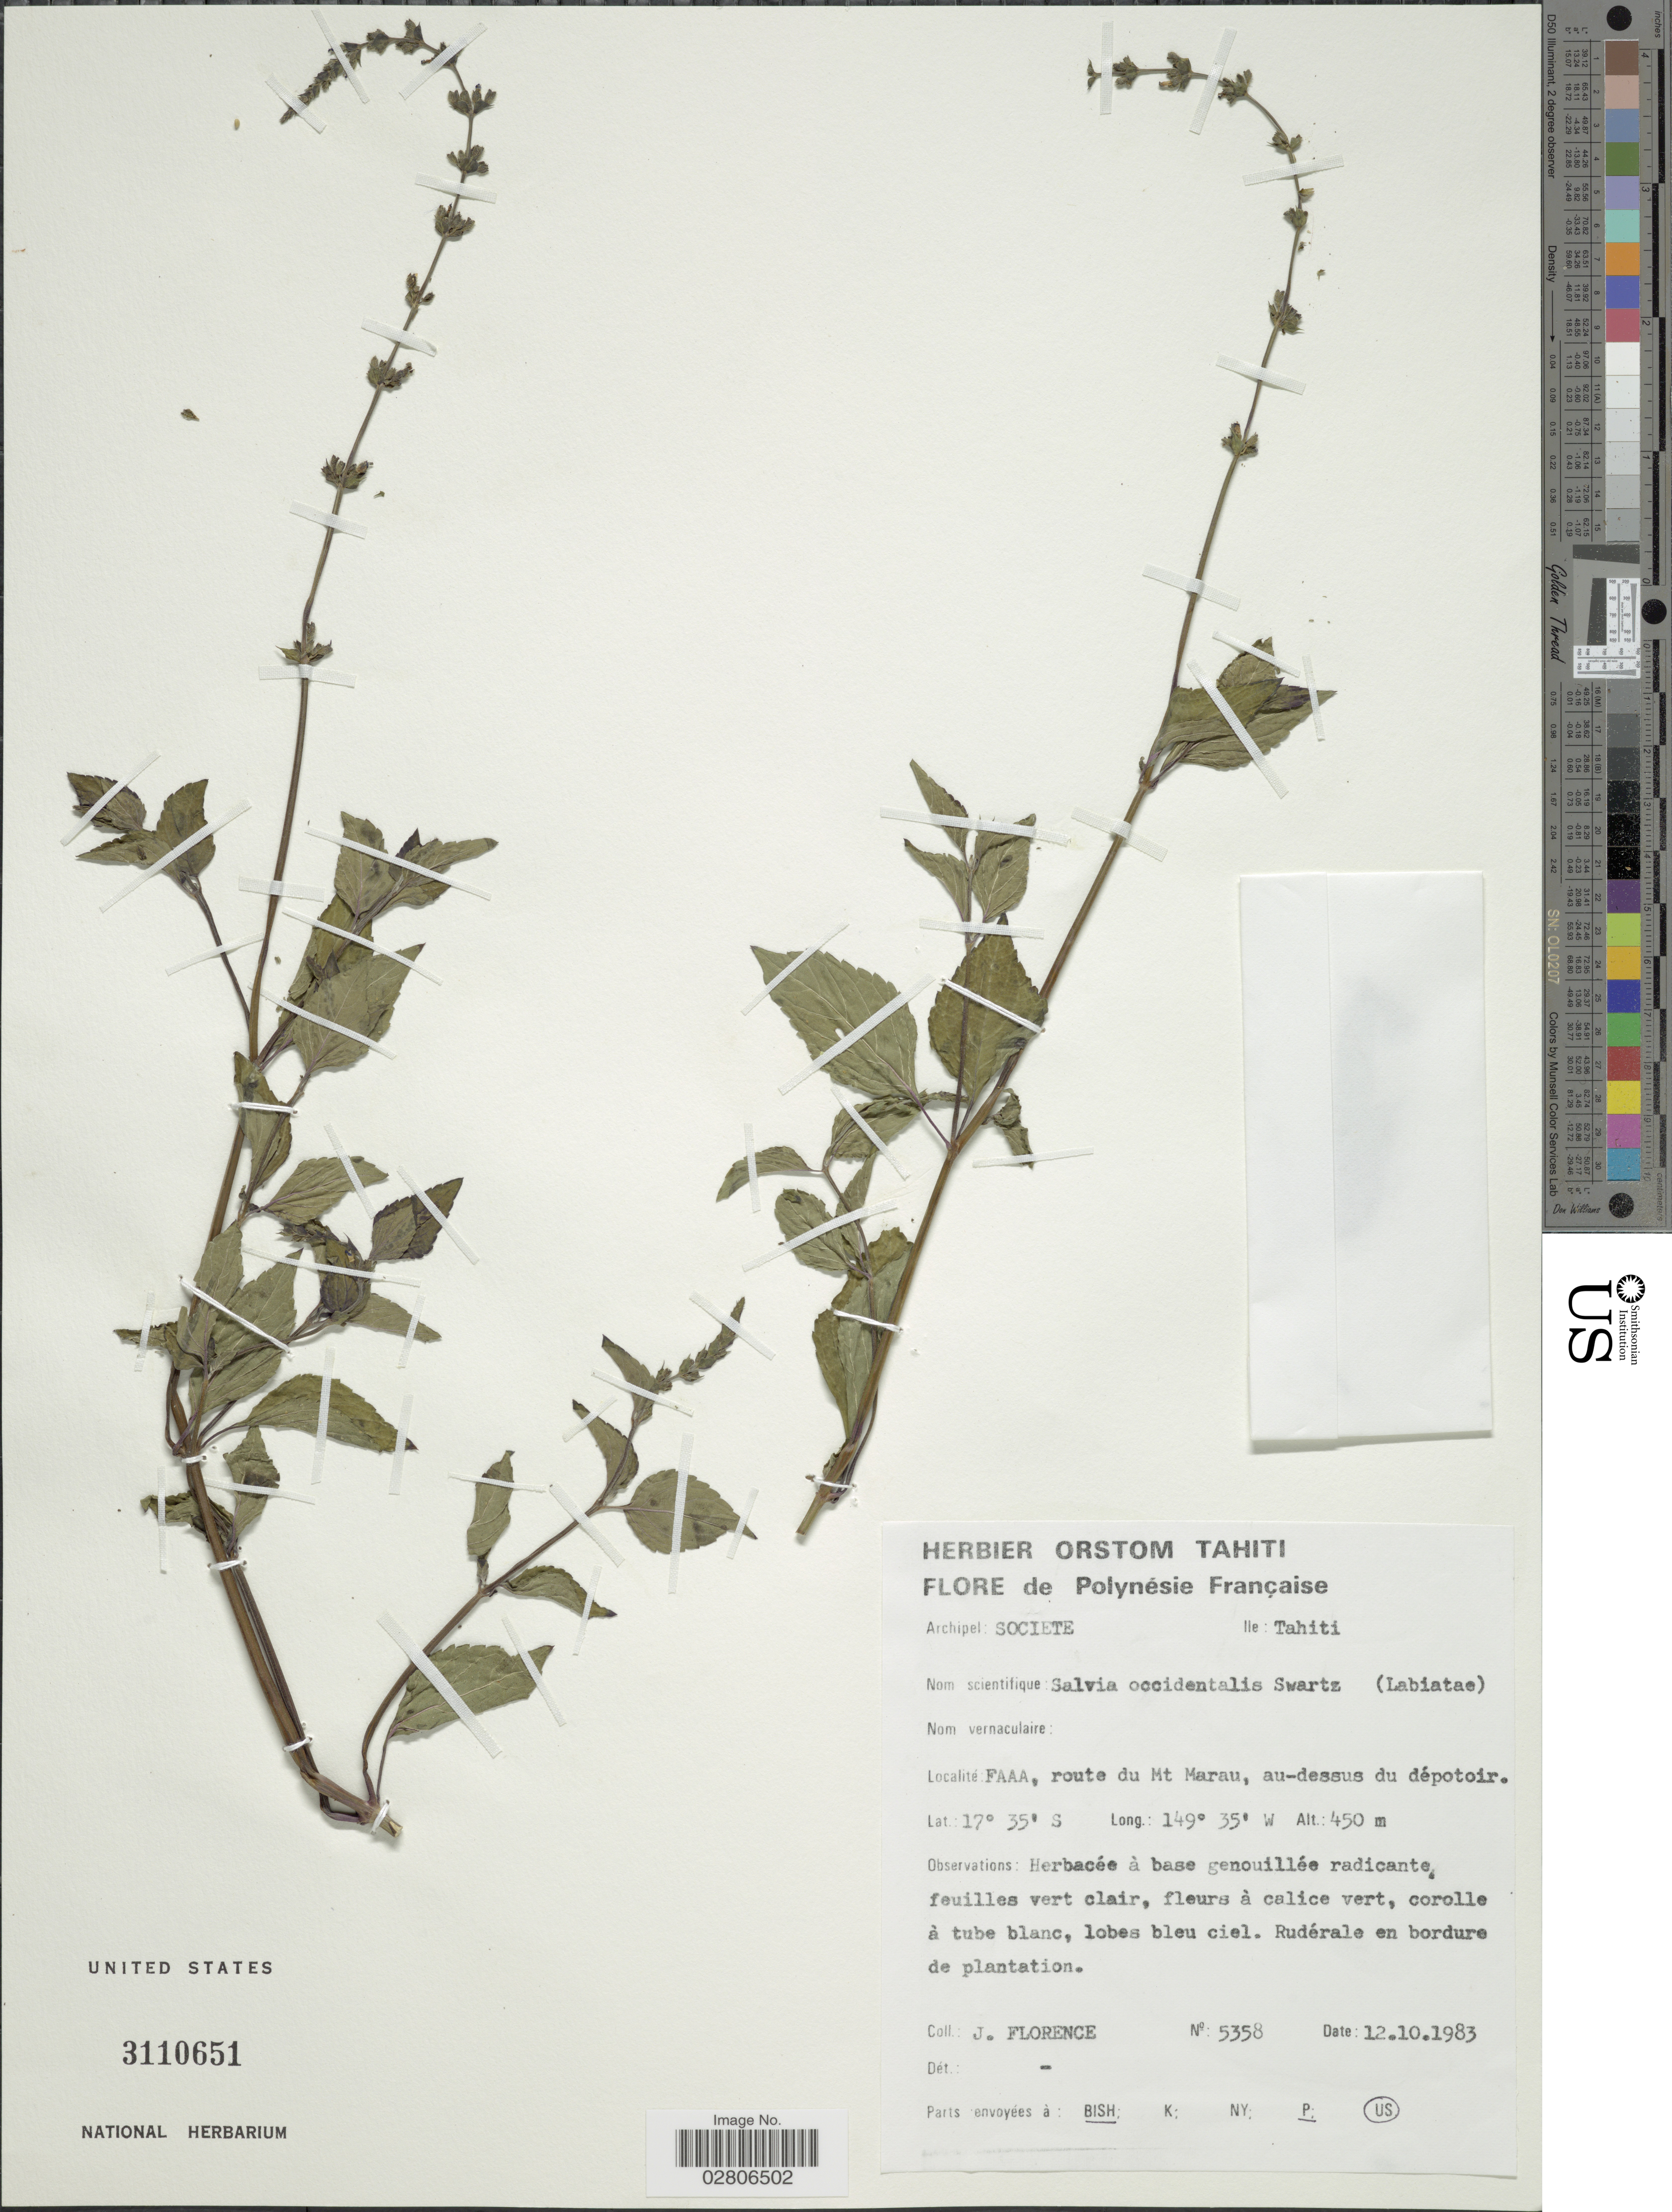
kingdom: Plantae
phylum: Tracheophyta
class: Magnoliopsida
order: Lamiales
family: Lamiaceae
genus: Salvia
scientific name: Salvia occidentalis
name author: Sw.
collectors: J. Florence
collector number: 5358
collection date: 1983-10-12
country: French Polynesia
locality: Polynésie Française. Archipel: Societe. Ile: Tahiti. FAAA, route du Mt Marau, au-dessus du dépotoir.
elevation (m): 450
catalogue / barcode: US 3110651